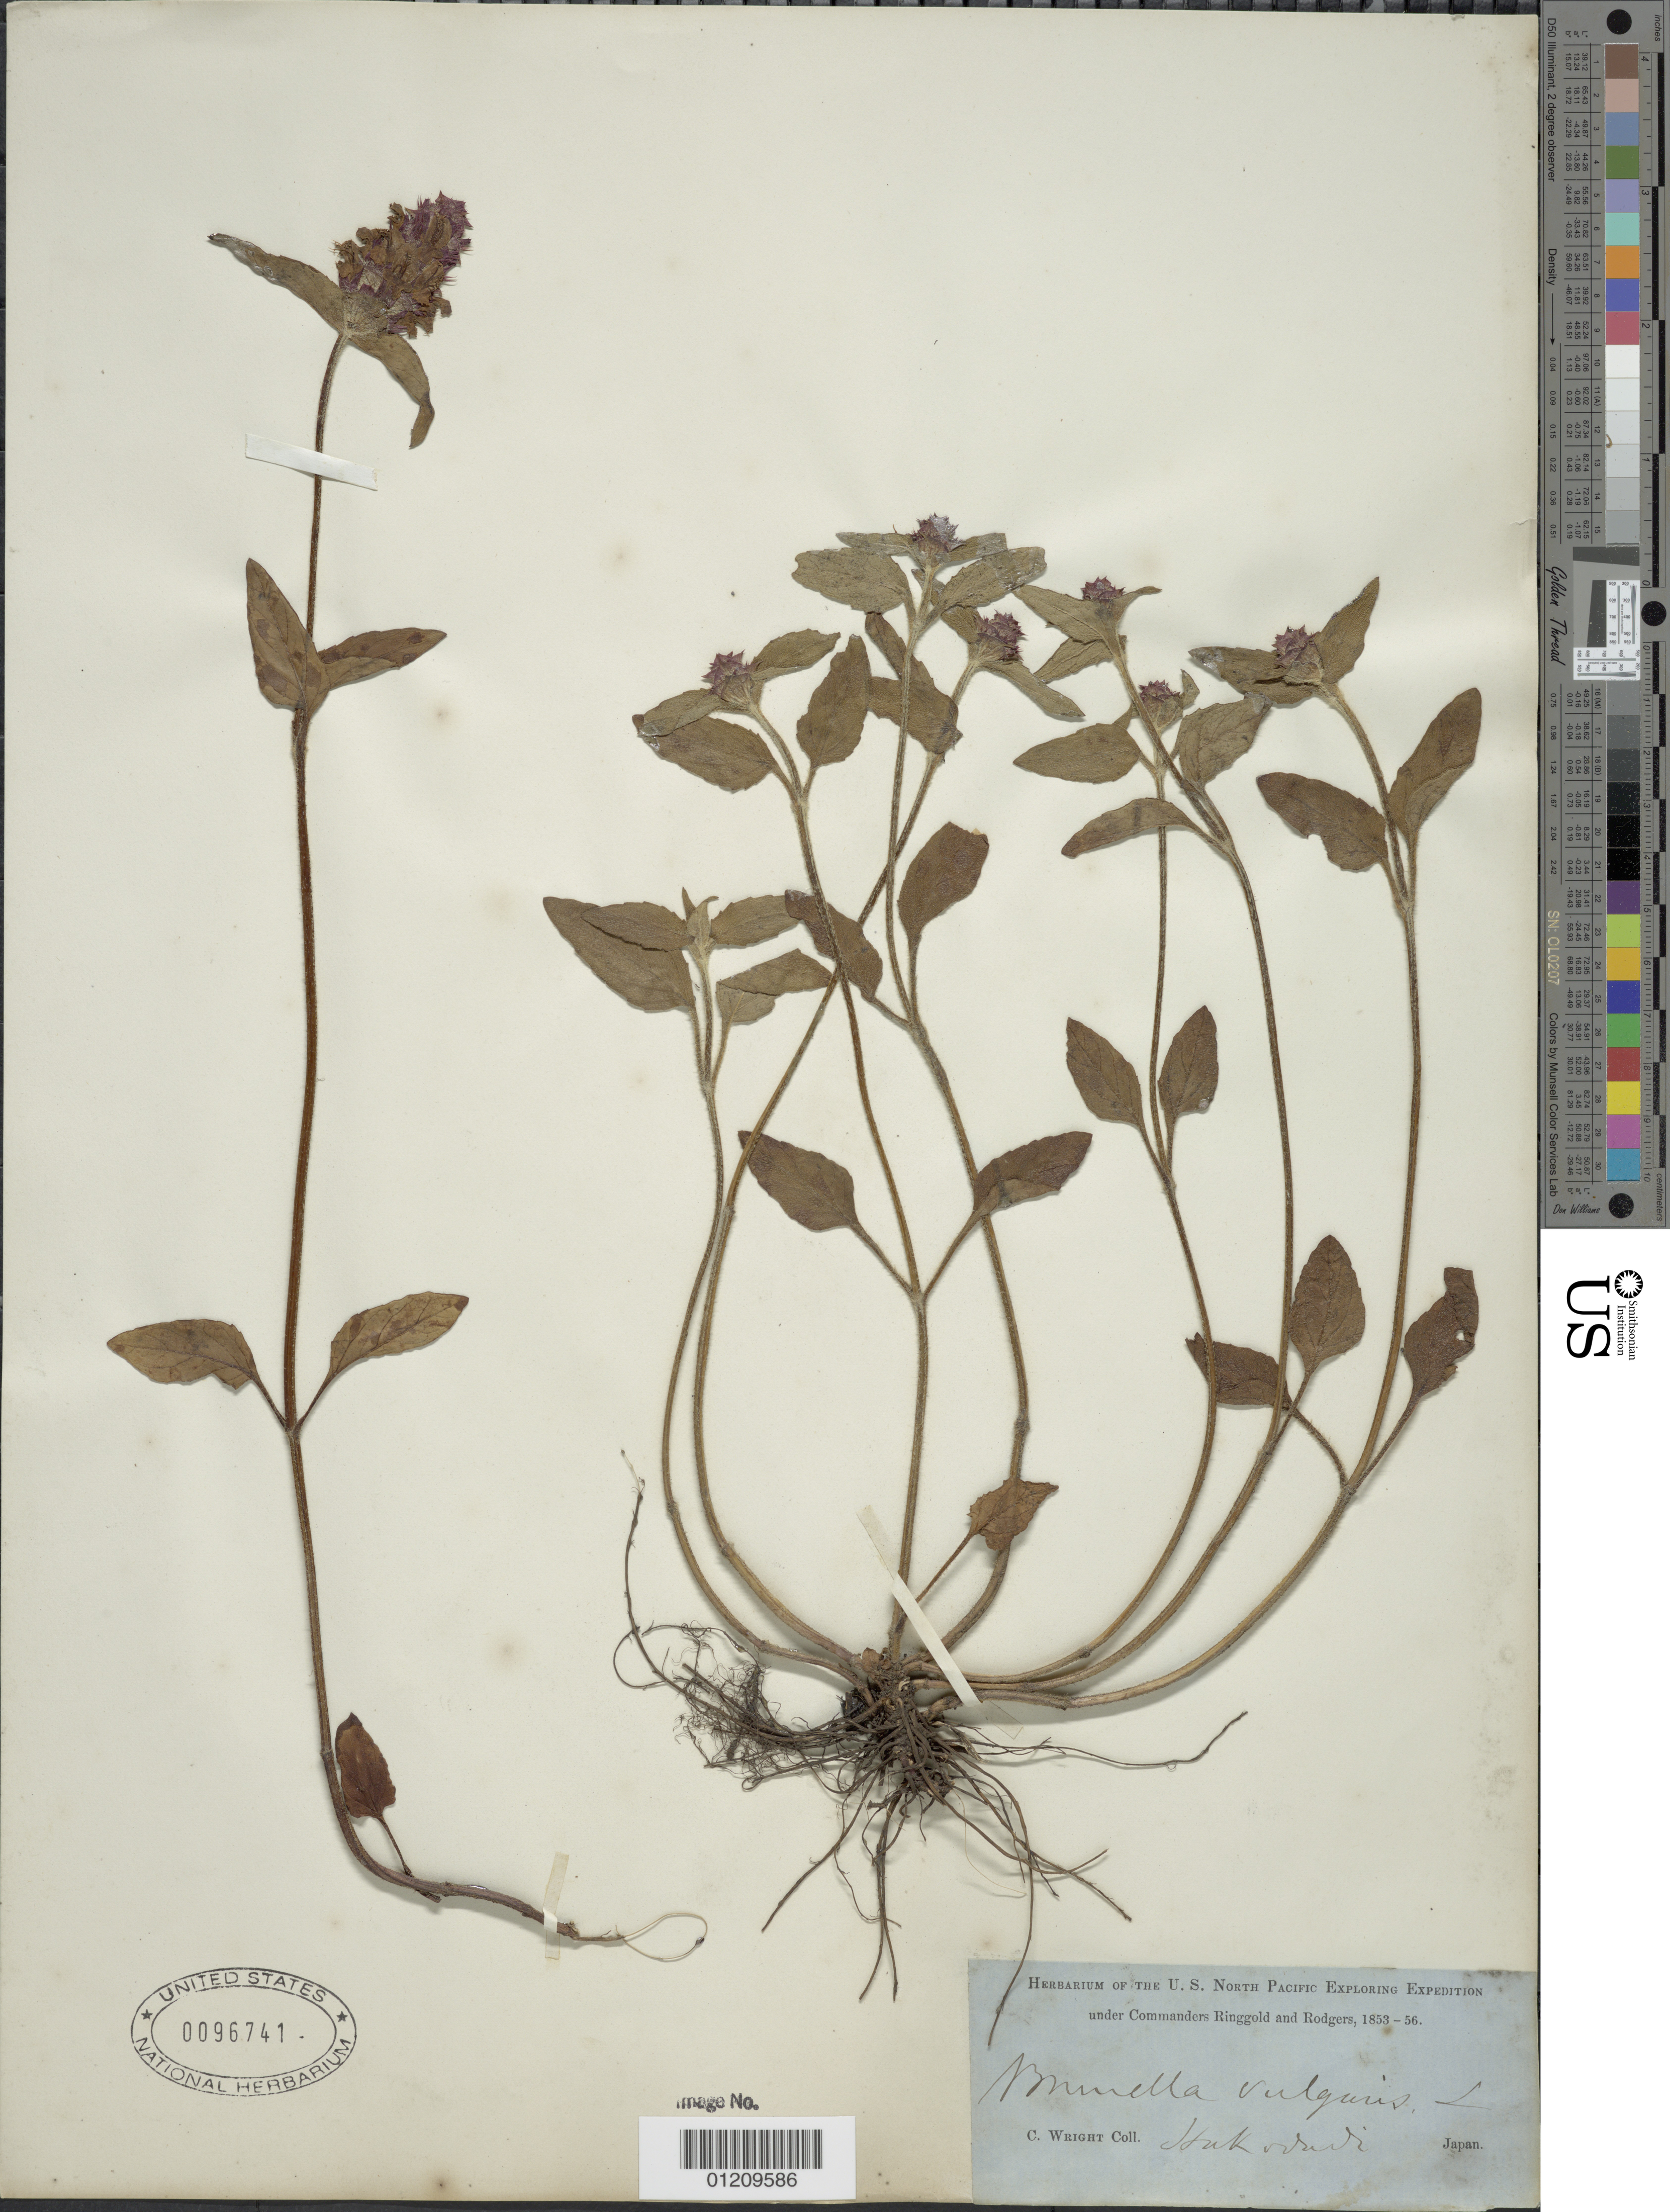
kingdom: Plantae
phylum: Tracheophyta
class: Magnoliopsida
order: Lamiales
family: Lamiaceae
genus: Brunella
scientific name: Brunella vulgaris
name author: L.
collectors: C. Wright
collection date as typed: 1853 to -- --- 1856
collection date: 1853/1856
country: Japan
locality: Hakodadi.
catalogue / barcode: US 96741